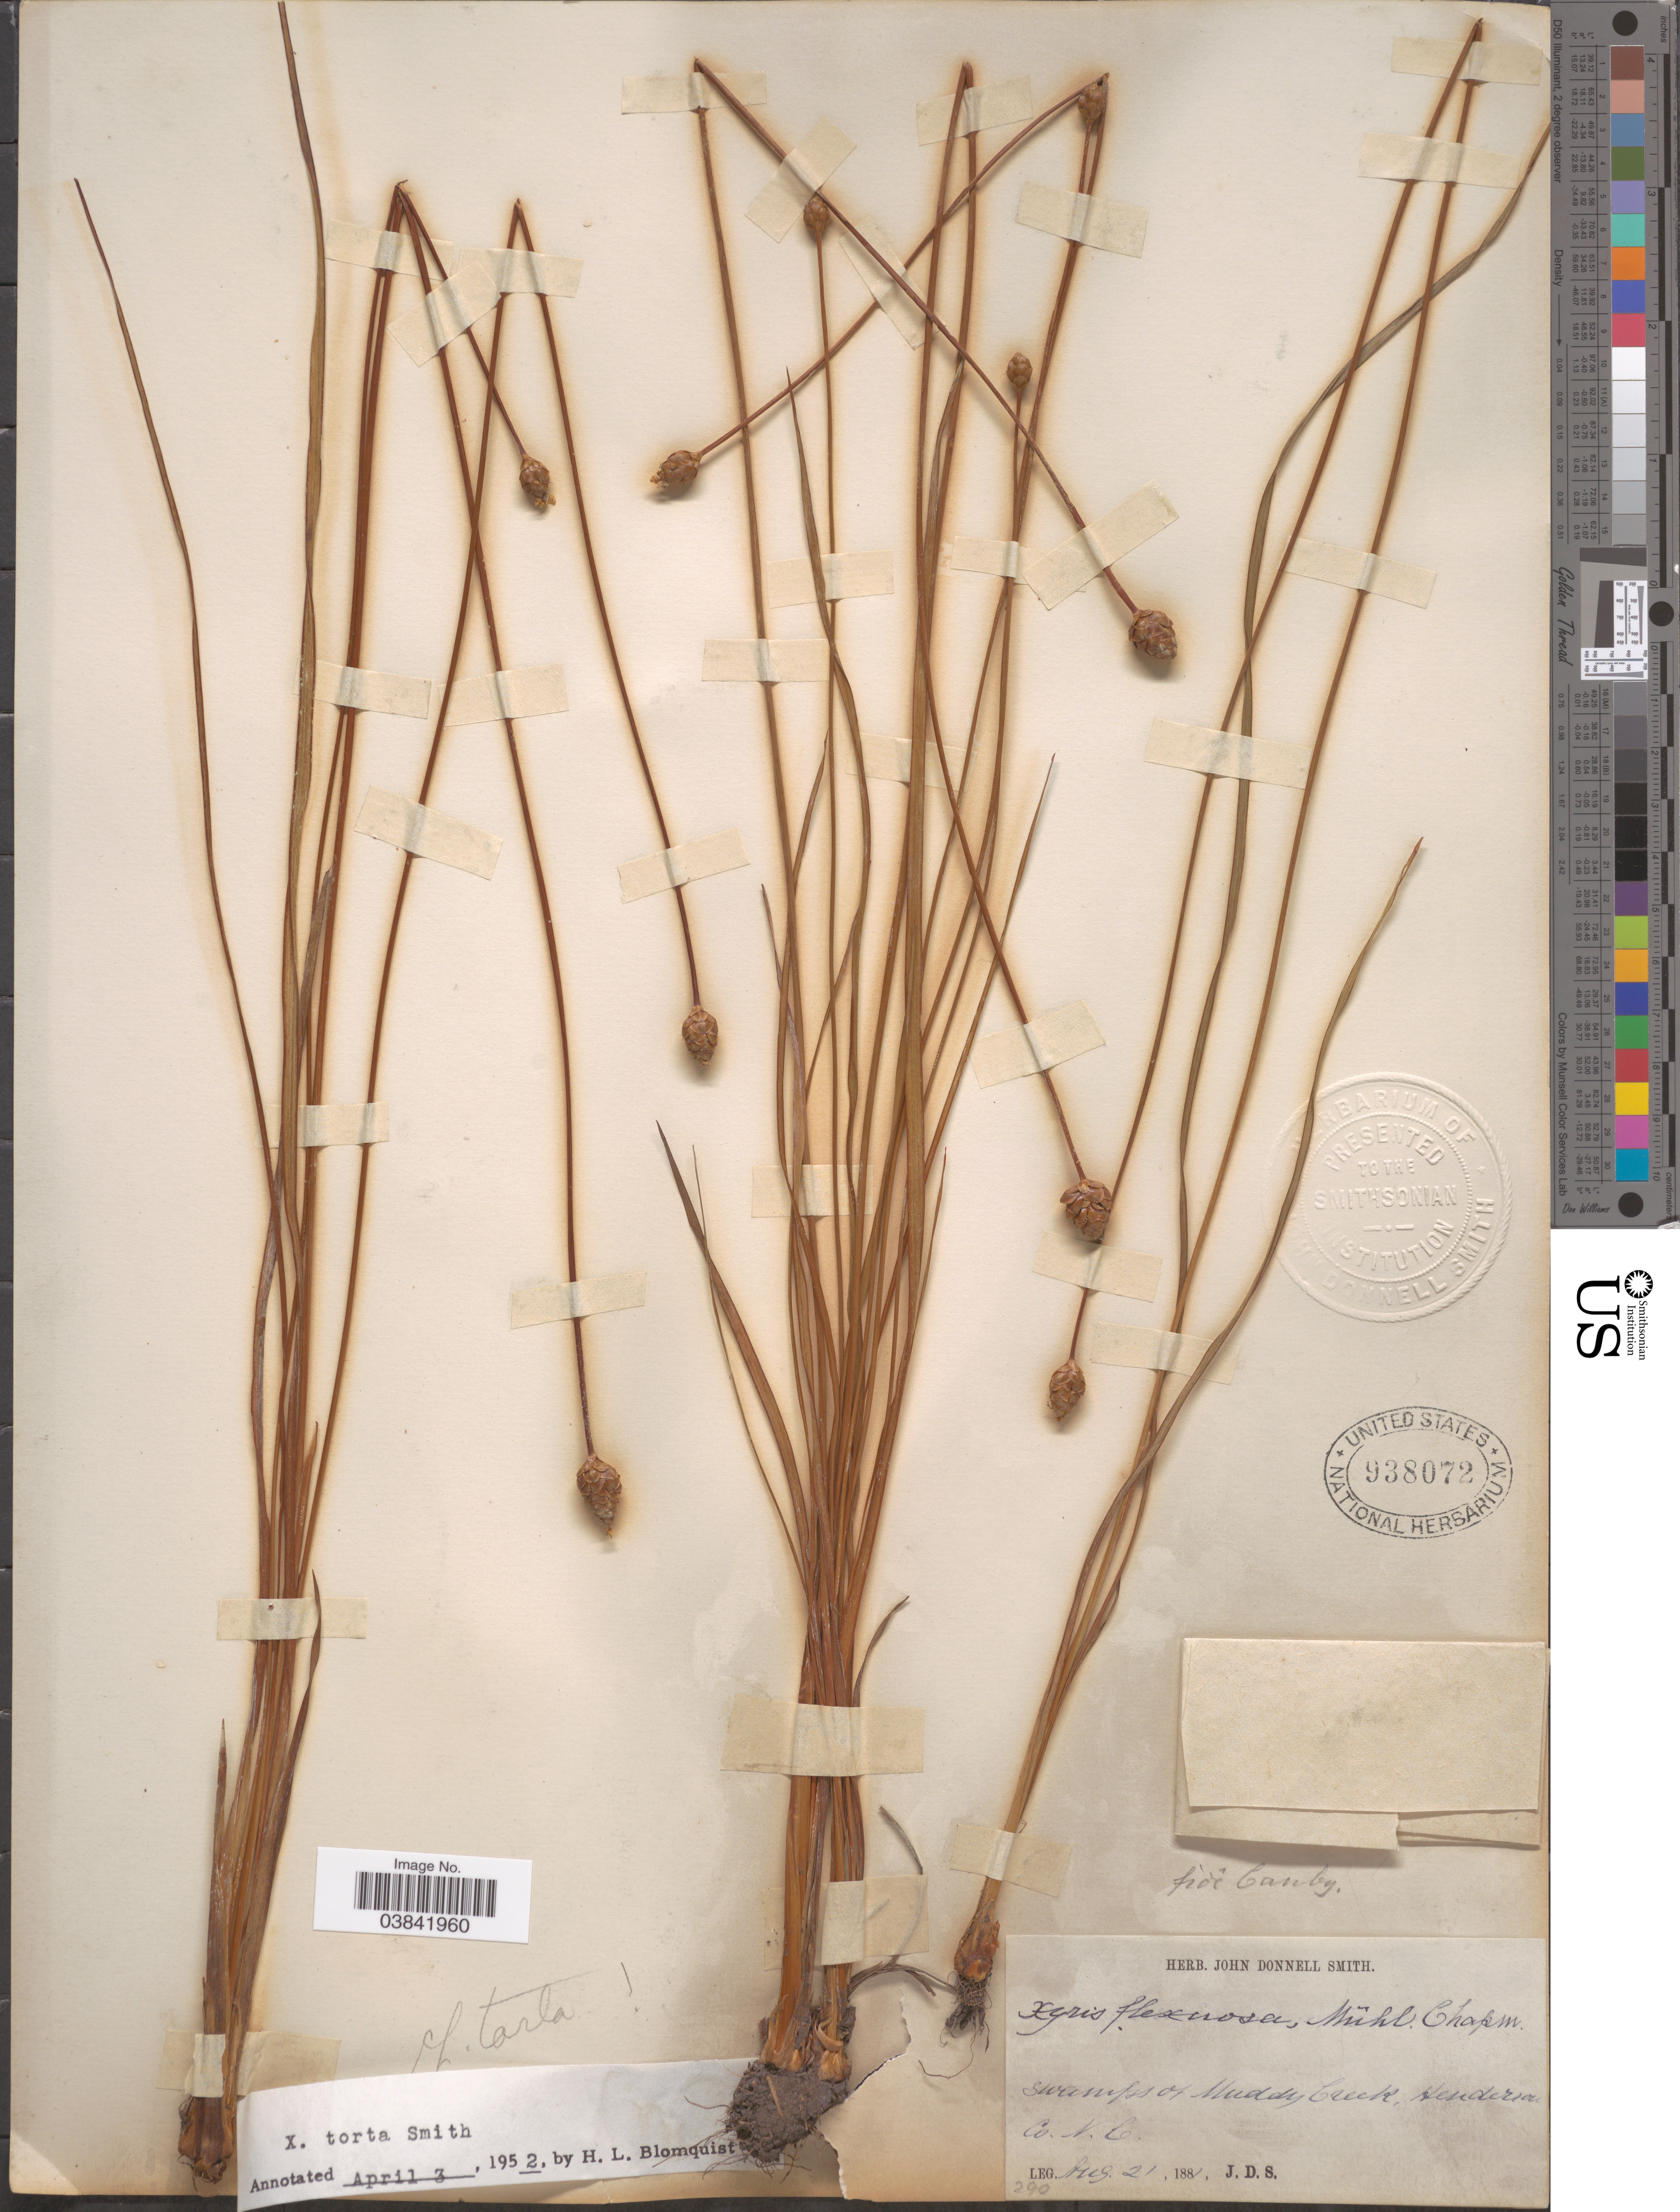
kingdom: Plantae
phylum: Tracheophyta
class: Liliopsida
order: Poales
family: Xyridaceae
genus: Xyris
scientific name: Xyris torta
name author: Sm.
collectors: J. Donnell Smith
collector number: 290?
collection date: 1881-08-21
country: United States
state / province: North Carolina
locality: Swamps of Muddy Creek, Henderson Co.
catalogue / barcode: US 938072